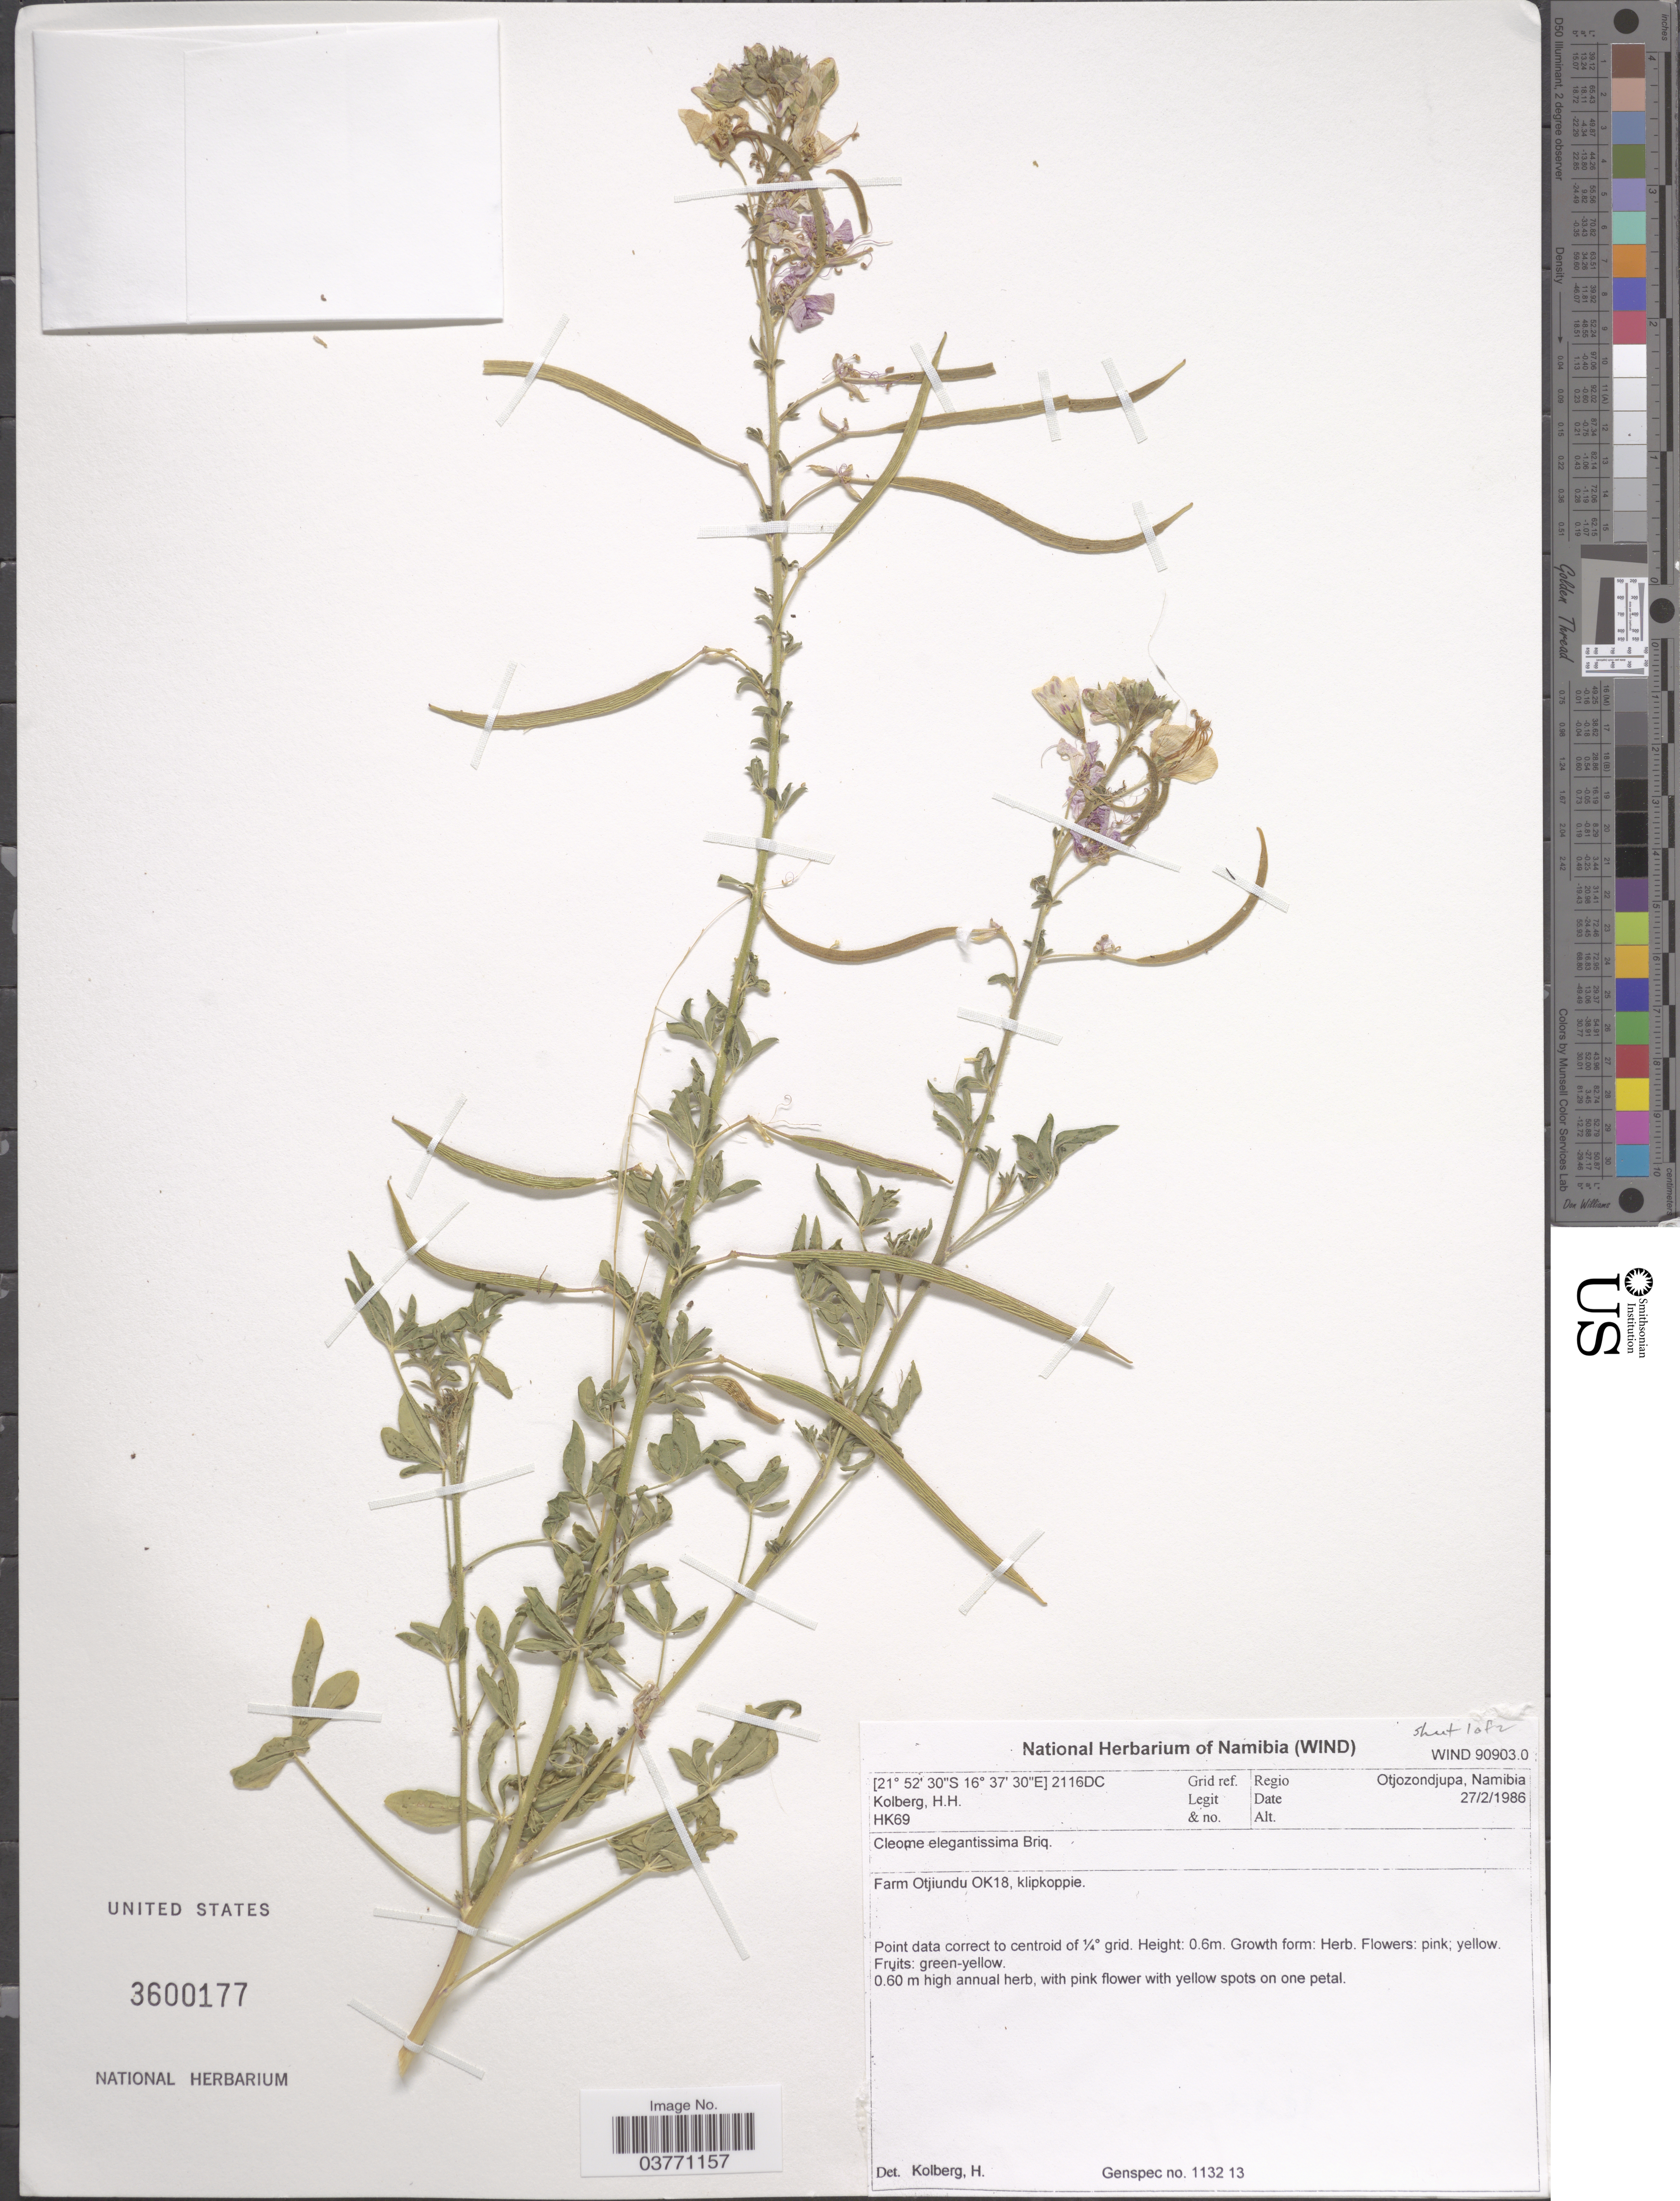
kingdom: Plantae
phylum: Tracheophyta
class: Magnoliopsida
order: Brassicales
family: Cleomaceae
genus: Sieruela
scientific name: Sieruela elegantissima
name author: (Briq.) Roalson & J.C. Hall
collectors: H. H. Kolberg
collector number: HK69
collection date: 1986-02-27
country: Namibia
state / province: Otjozondjupa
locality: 2116DC Grid ref. Farm Otjiundu OK18, klipkoppie.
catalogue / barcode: US 3600177